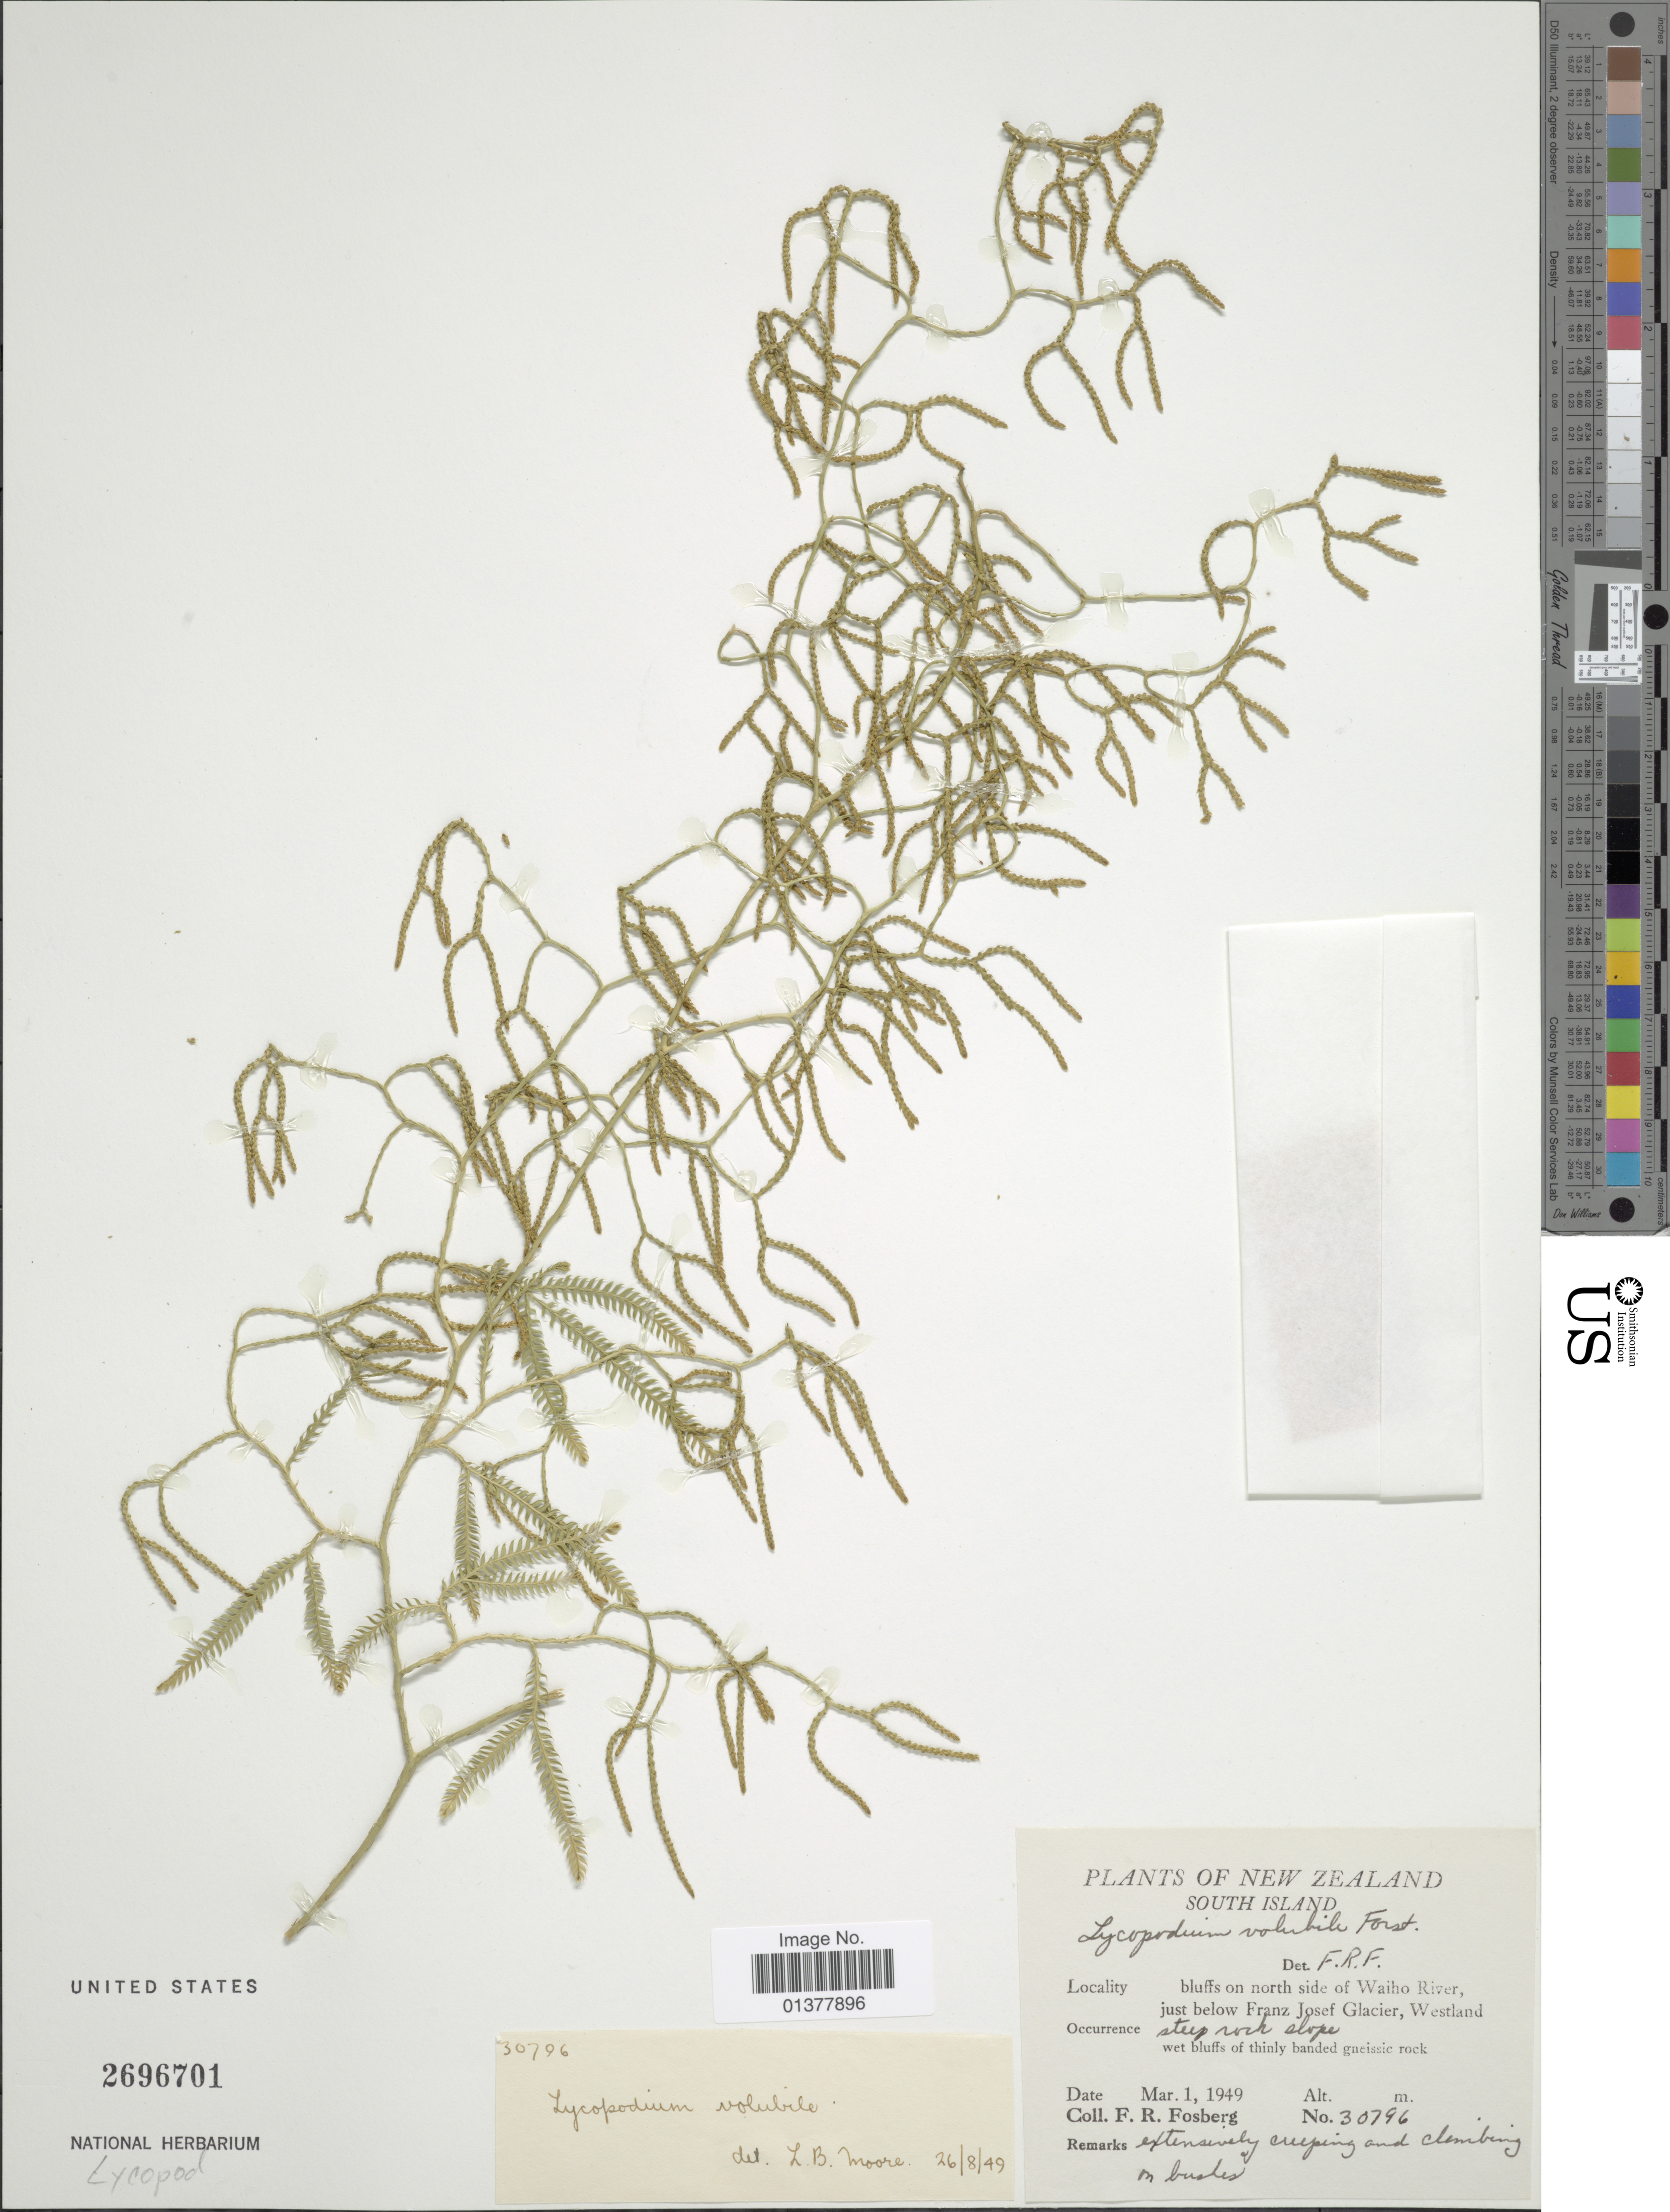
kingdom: Plantae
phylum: Tracheophyta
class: Lycopodiopsida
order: Lycopodiales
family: Lycopodiaceae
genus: Pseudodiphasium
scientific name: Pseudodiphasium volubile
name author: (G. Forst.) Holub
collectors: F. R. Fosberg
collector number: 30796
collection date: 1949-05-01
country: New Zealand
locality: South Island, bluffs on north side of Waiho River, just below Franz Josef Glacier, Westland steep rock slope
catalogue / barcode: US 2696701